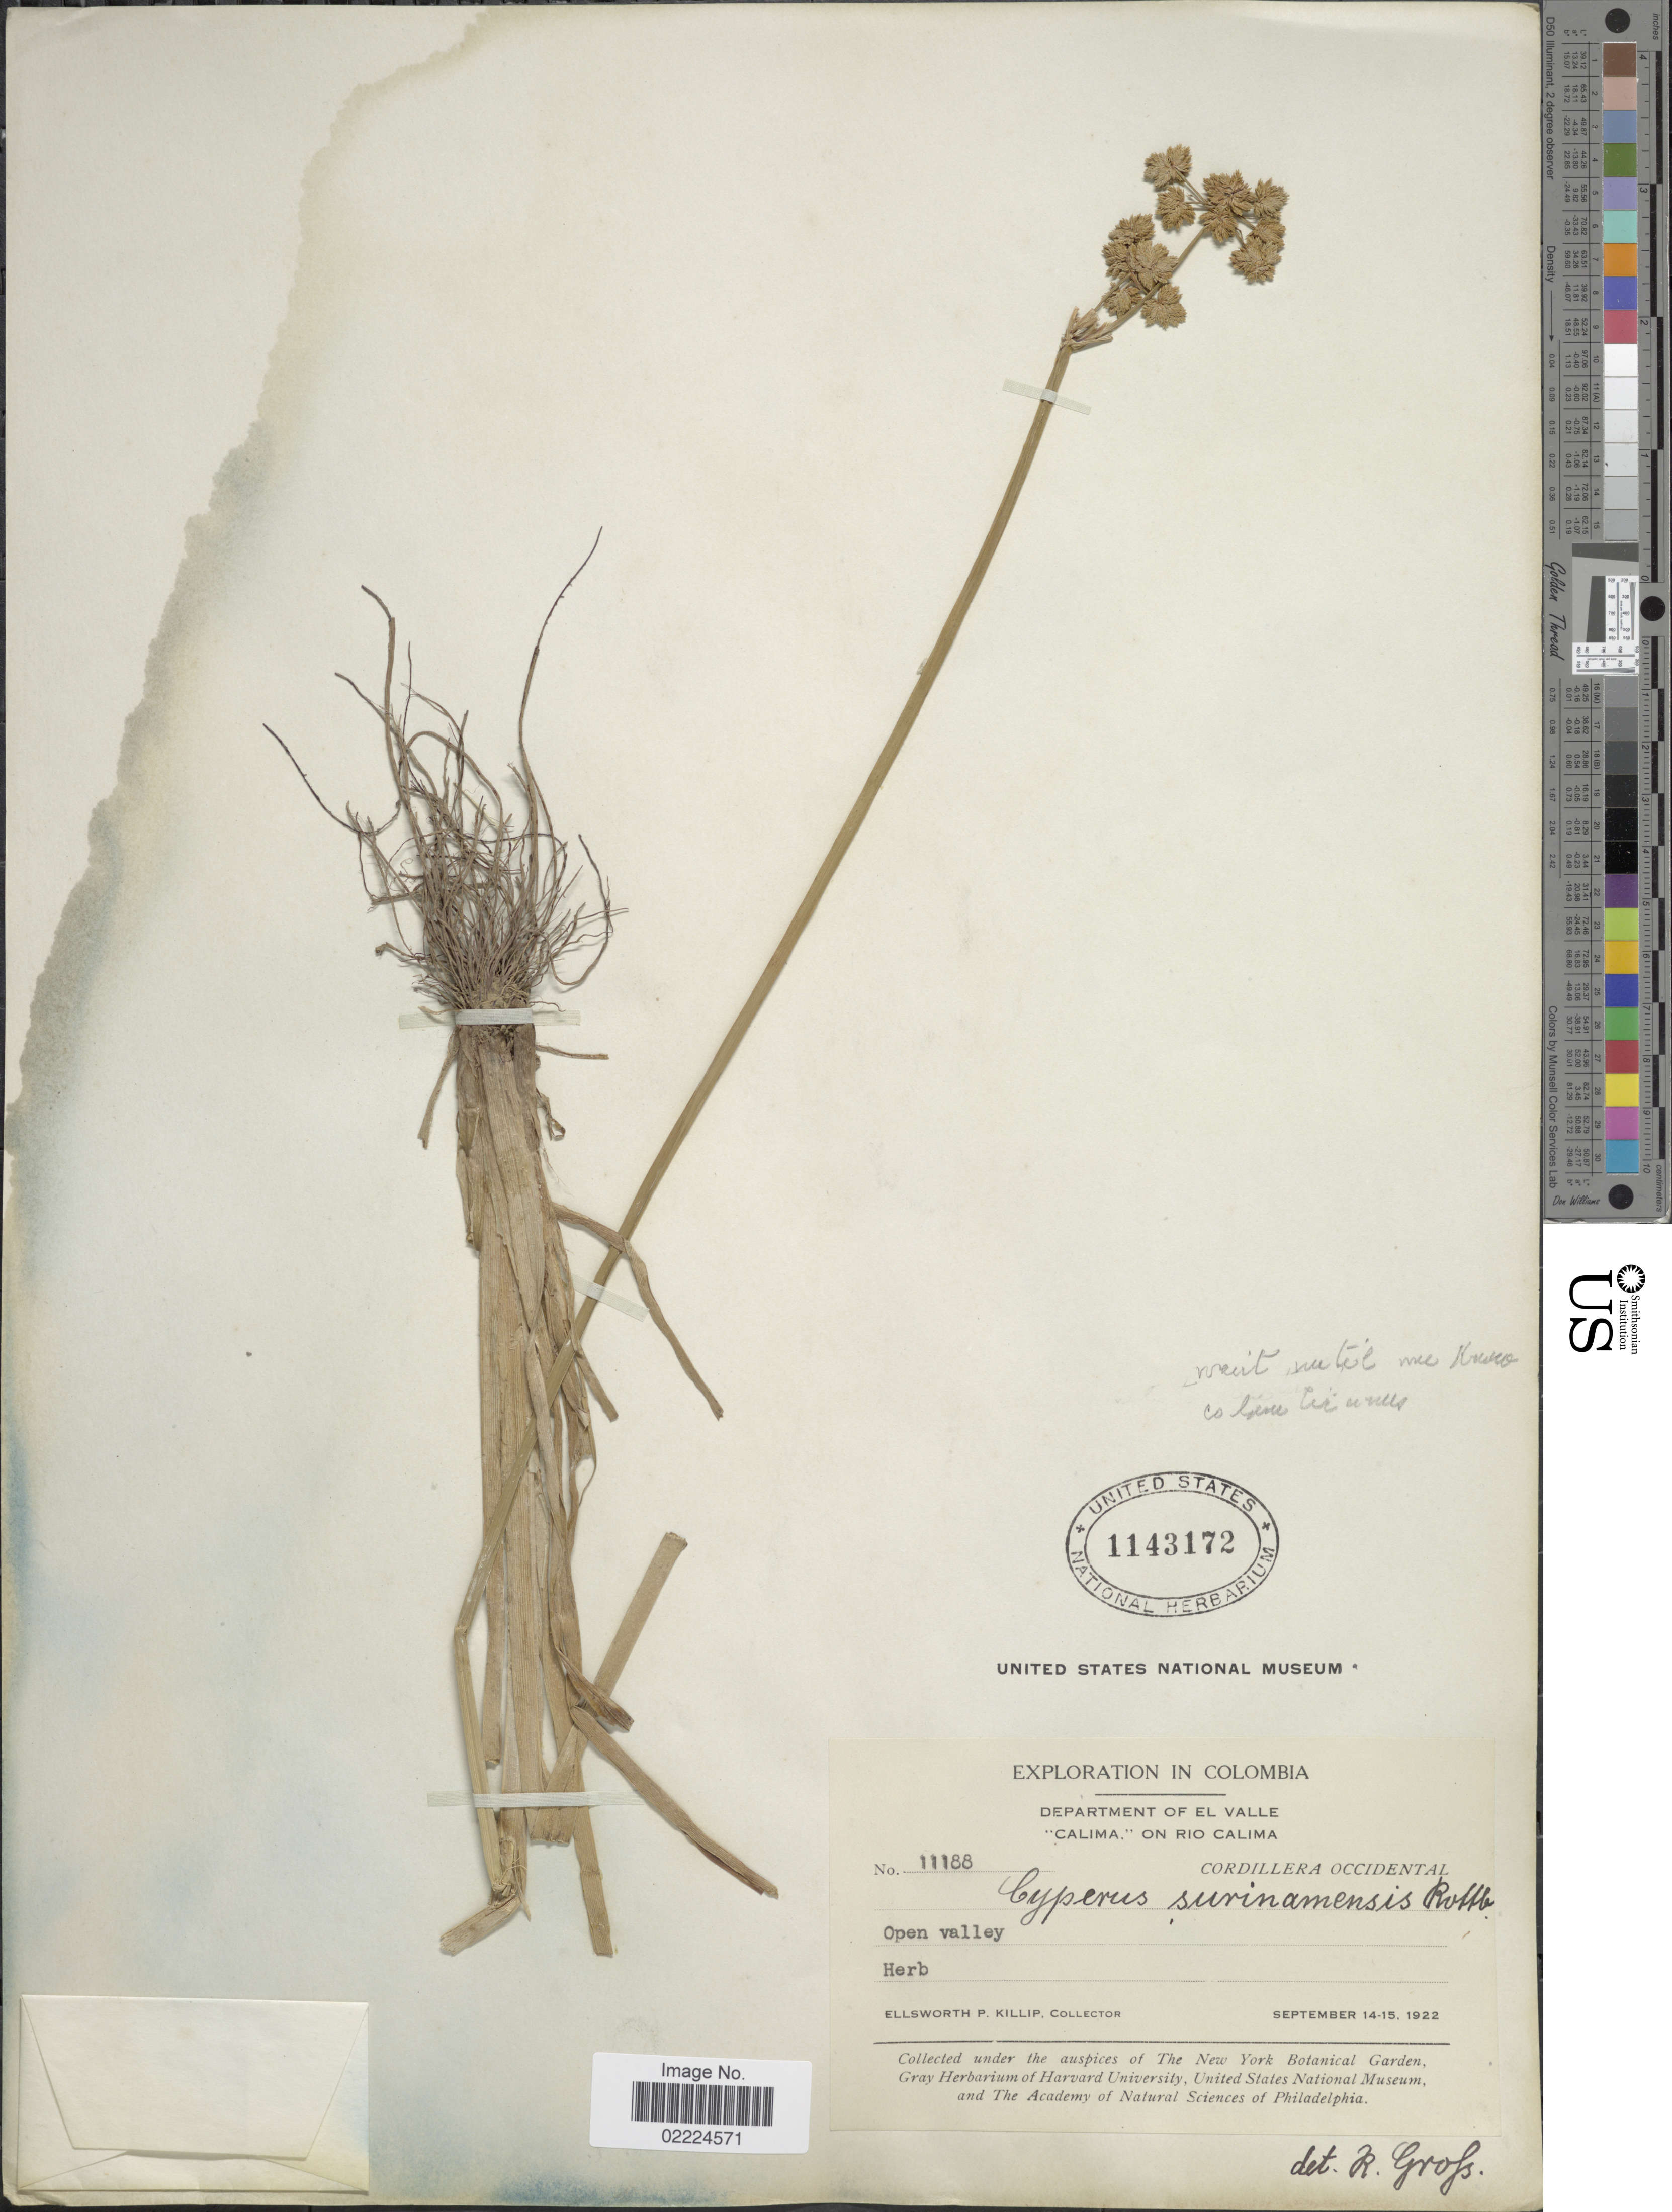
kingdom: Plantae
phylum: Tracheophyta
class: Liliopsida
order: Poales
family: Cyperaceae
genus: Cyperus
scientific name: Cyperus surinamensis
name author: Rottb.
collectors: E. P. Killip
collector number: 11188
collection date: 1922-09-14/1922-09-15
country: Colombia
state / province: Valle del Cauca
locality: Department of El Valle. "Calima" on Rio Calima. Cordillera Occidental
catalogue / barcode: US 1143172